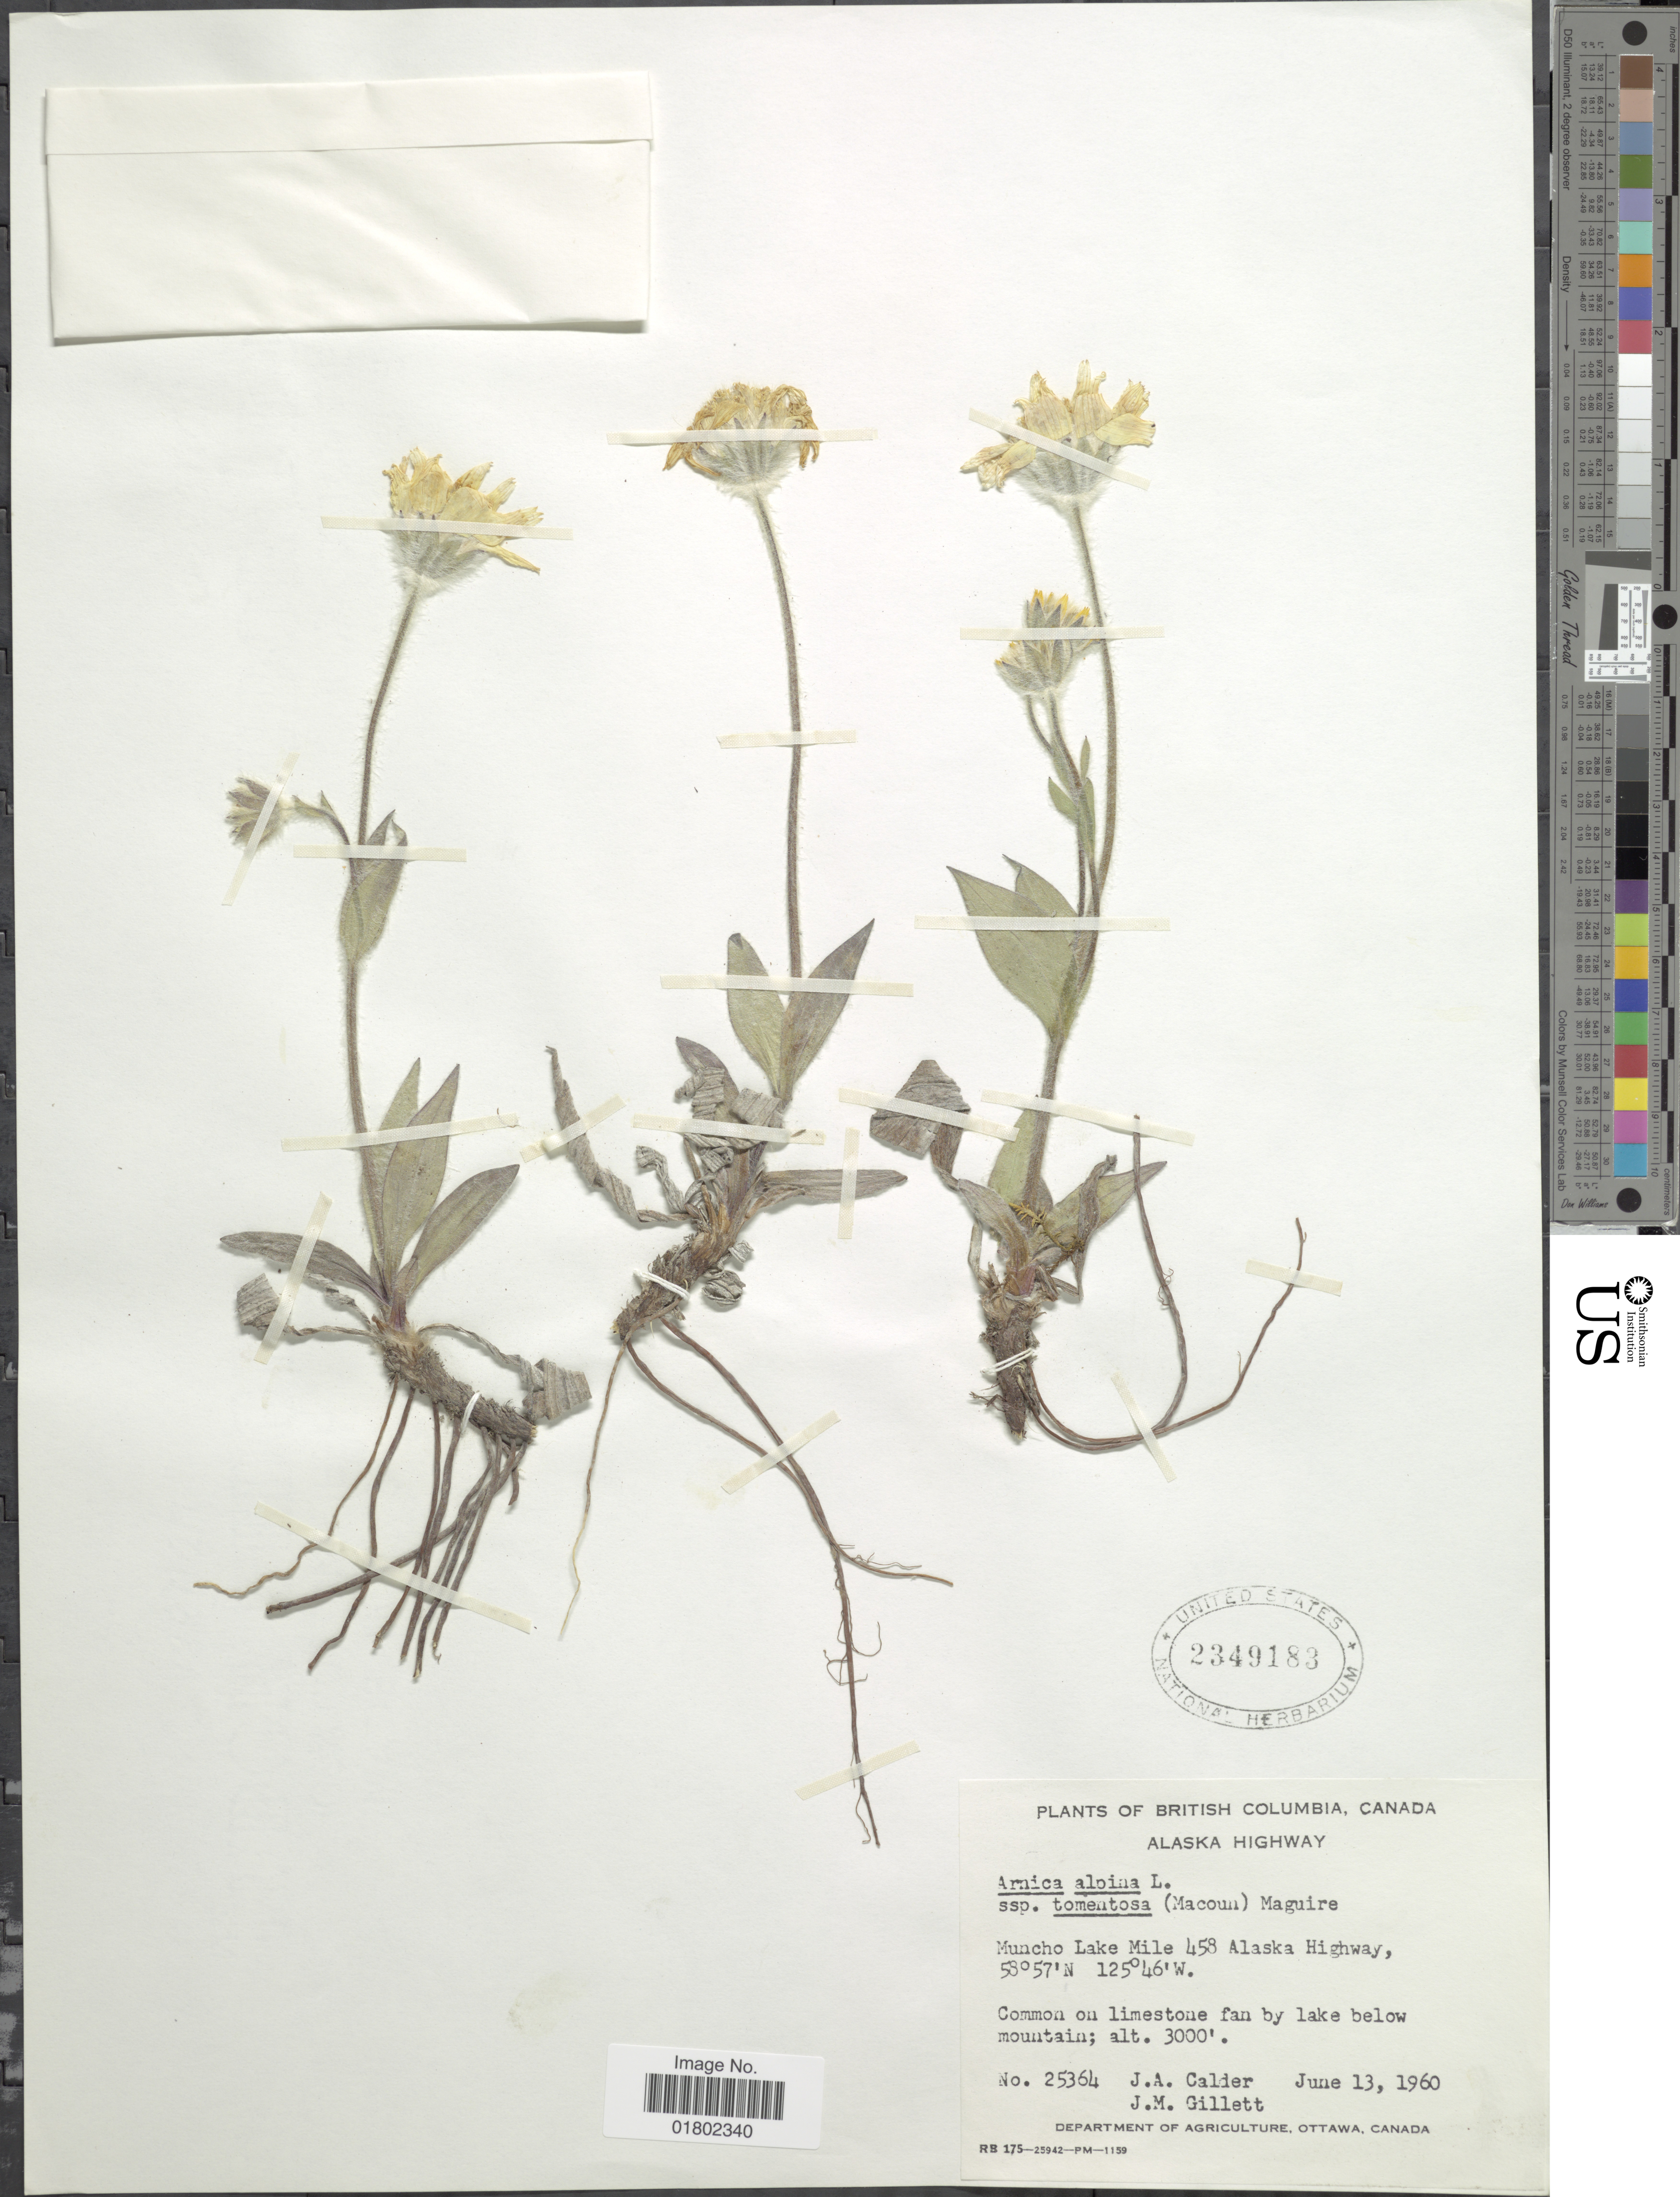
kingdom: Plantae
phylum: Tracheophyta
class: Magnoliopsida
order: Asterales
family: Asteraceae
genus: Arnica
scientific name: Arnica alpina subsp. tomentosa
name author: (Macoun) Maguire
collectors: J. A. Calder & J. M. Gillett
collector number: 25364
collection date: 1960-06-13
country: Canada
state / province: British Columbia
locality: Alaska Highway, Muncho Lake Mile 458 Alaska Highway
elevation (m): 914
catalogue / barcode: US 2349183